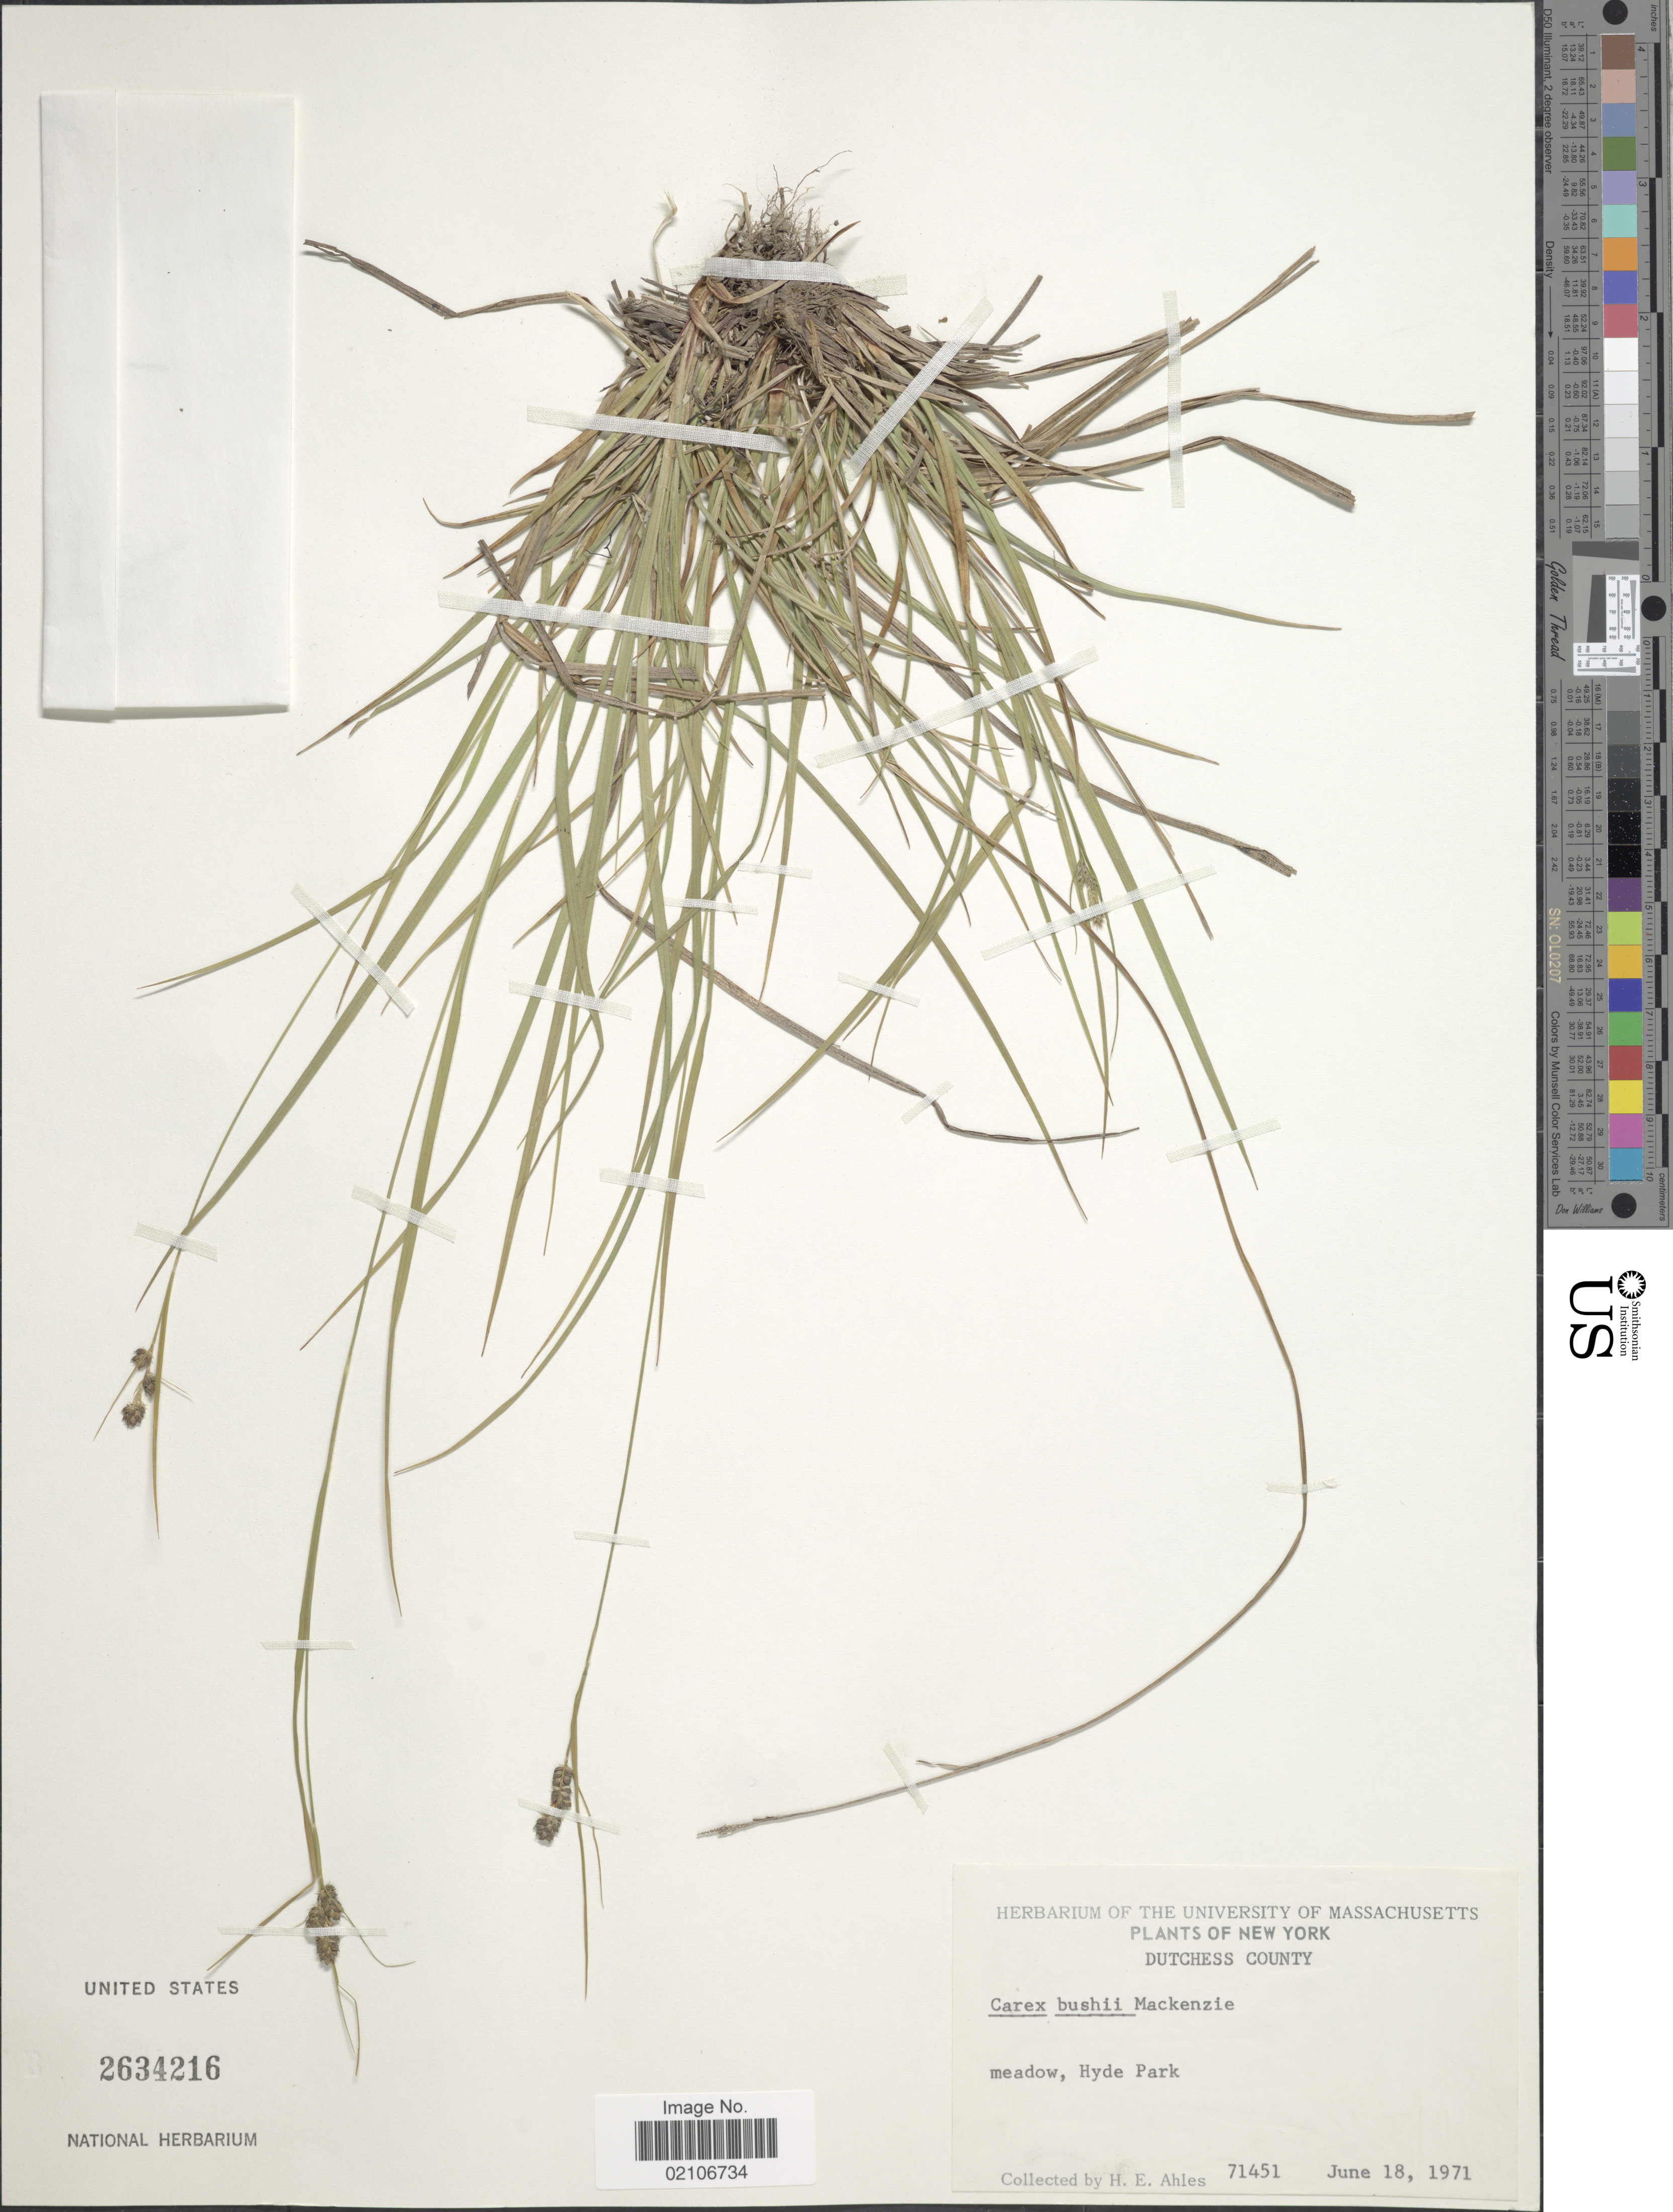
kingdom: Plantae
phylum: Tracheophyta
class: Liliopsida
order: Poales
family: Cyperaceae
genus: Carex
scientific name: Carex bushii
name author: Mack.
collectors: H. E. Ahles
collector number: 71451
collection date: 1971-06-18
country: United States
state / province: New York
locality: Dutchess County, meadow, Hyde Park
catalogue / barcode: US 2634216